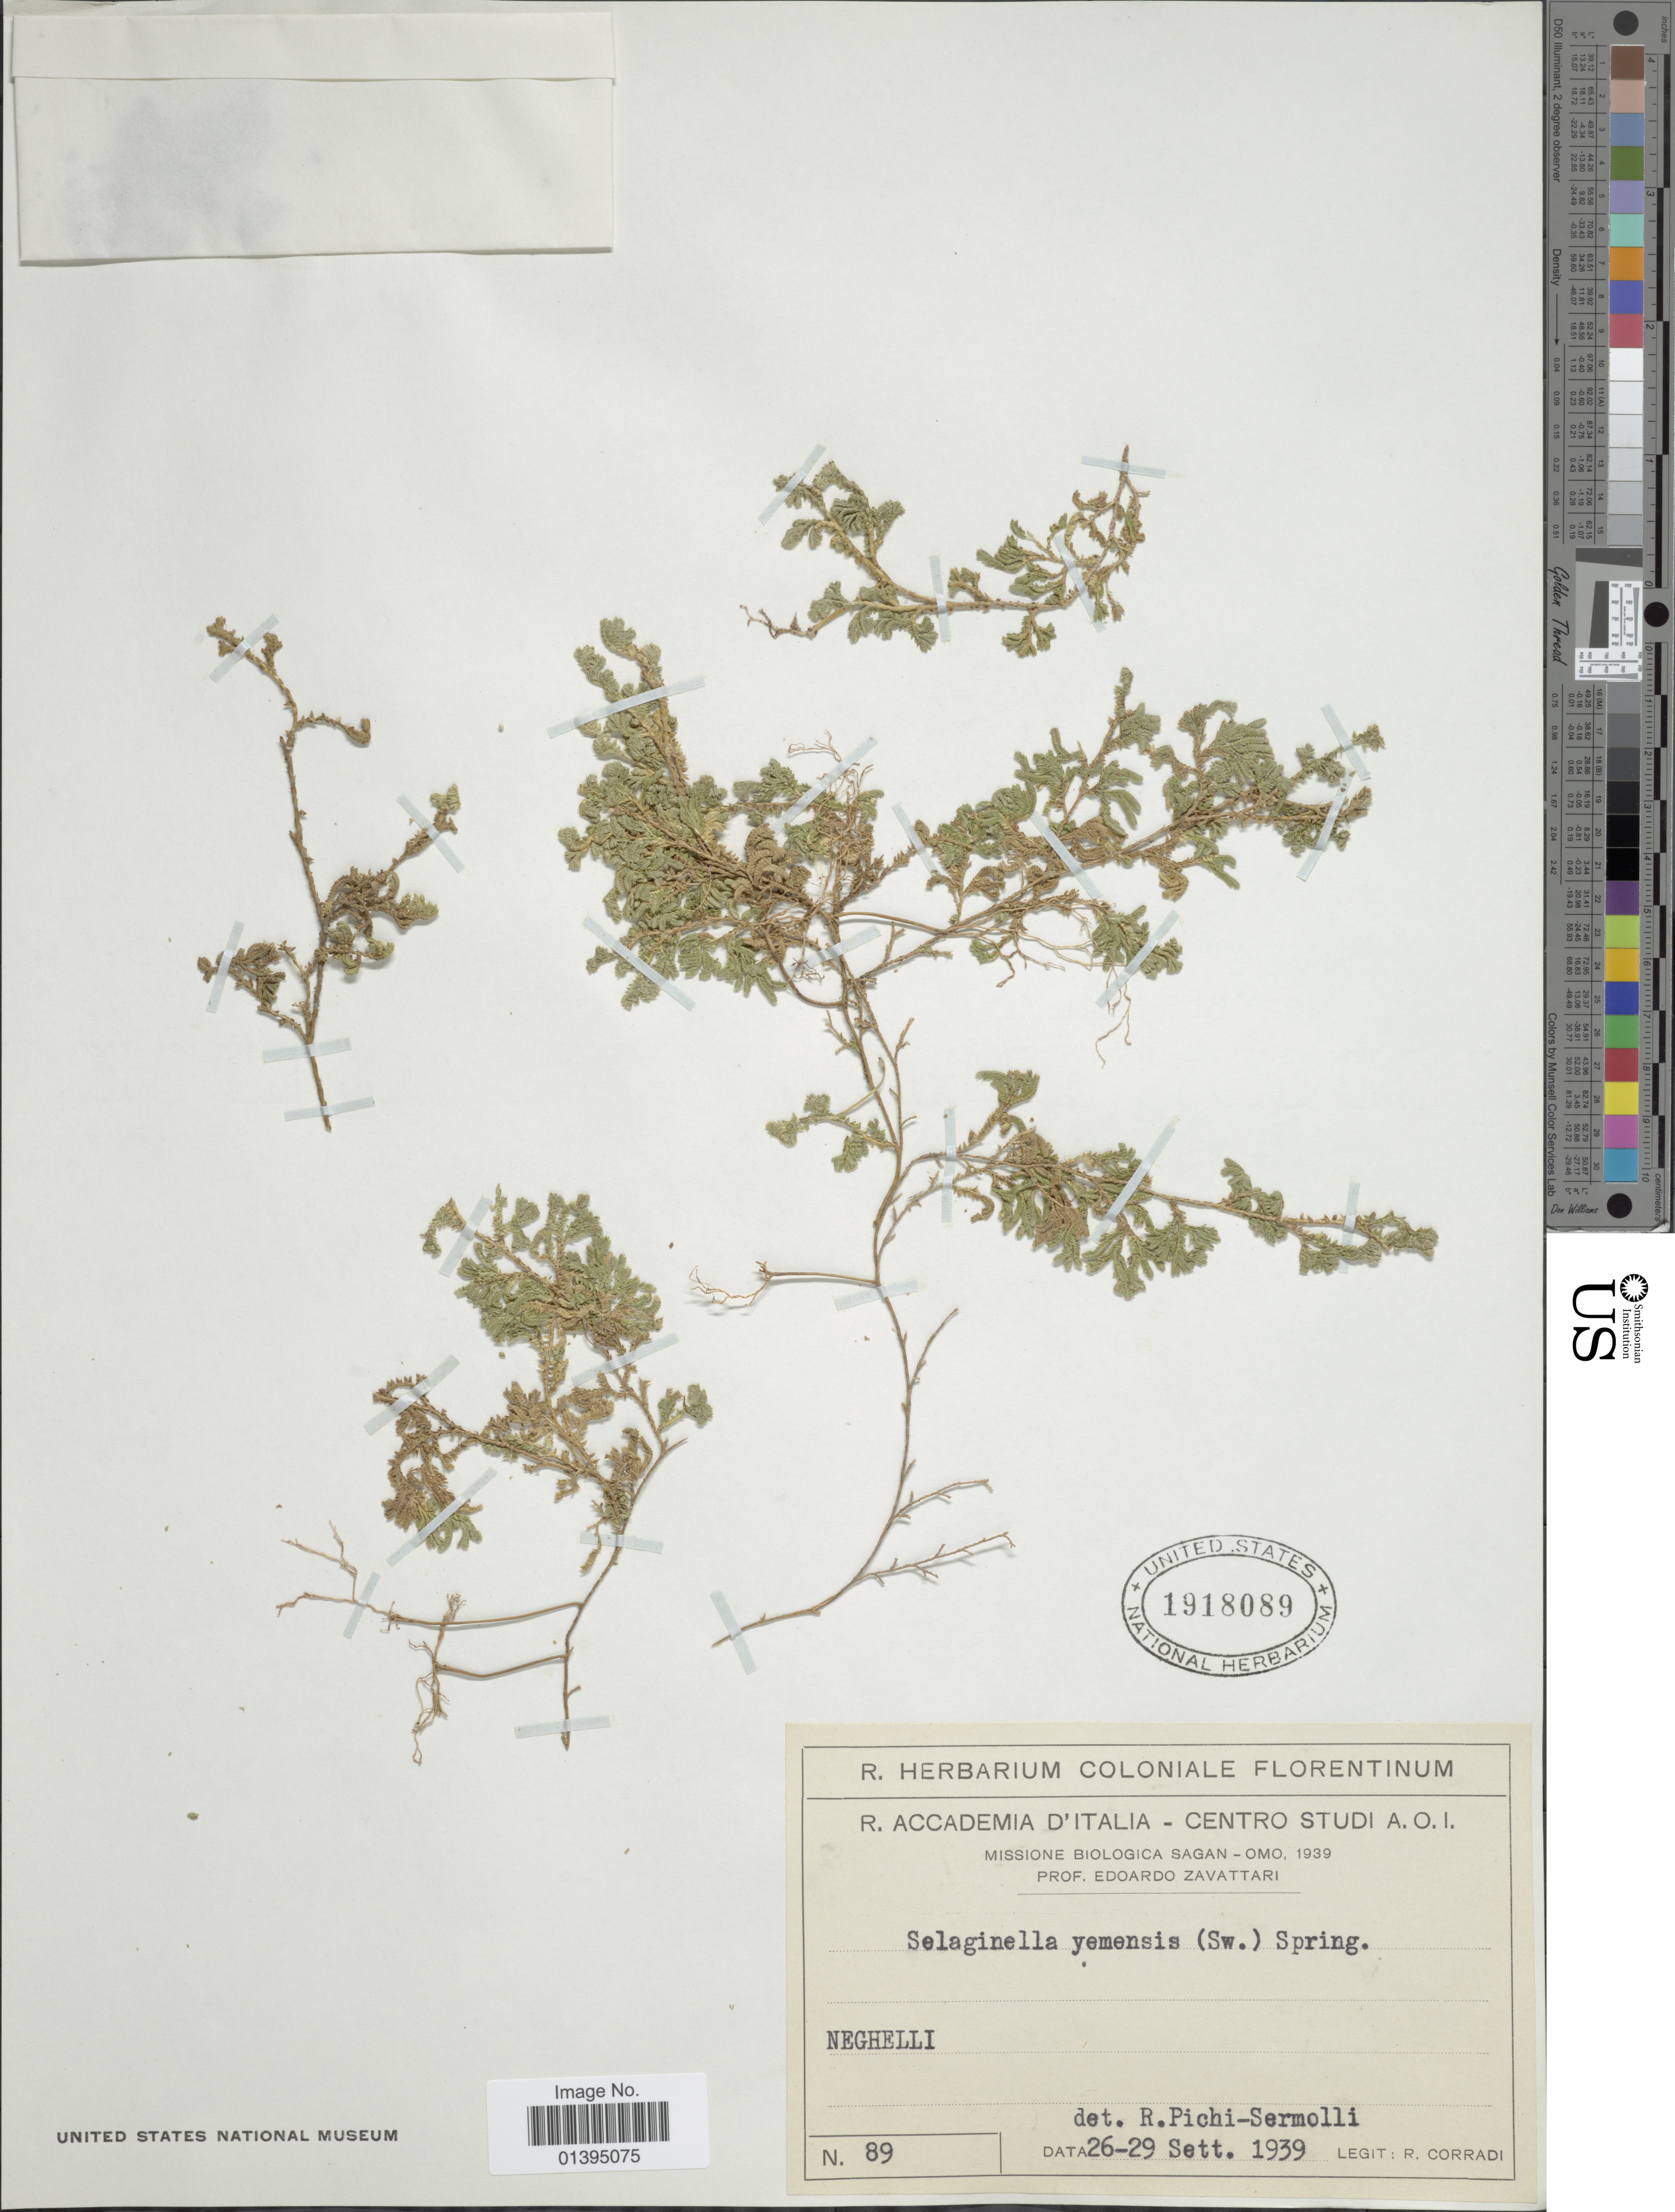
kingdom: Plantae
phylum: Tracheophyta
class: Lycopodiopsida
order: Selaginellales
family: Selaginellaceae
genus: Selaginella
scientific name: Selaginella yemensis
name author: (Sw.) Spring ex Decne.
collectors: R. Corradi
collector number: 89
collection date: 1939-09-26/1939-09-29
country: Ethiopia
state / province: Oromiya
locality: Neghelli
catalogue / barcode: US 1918089